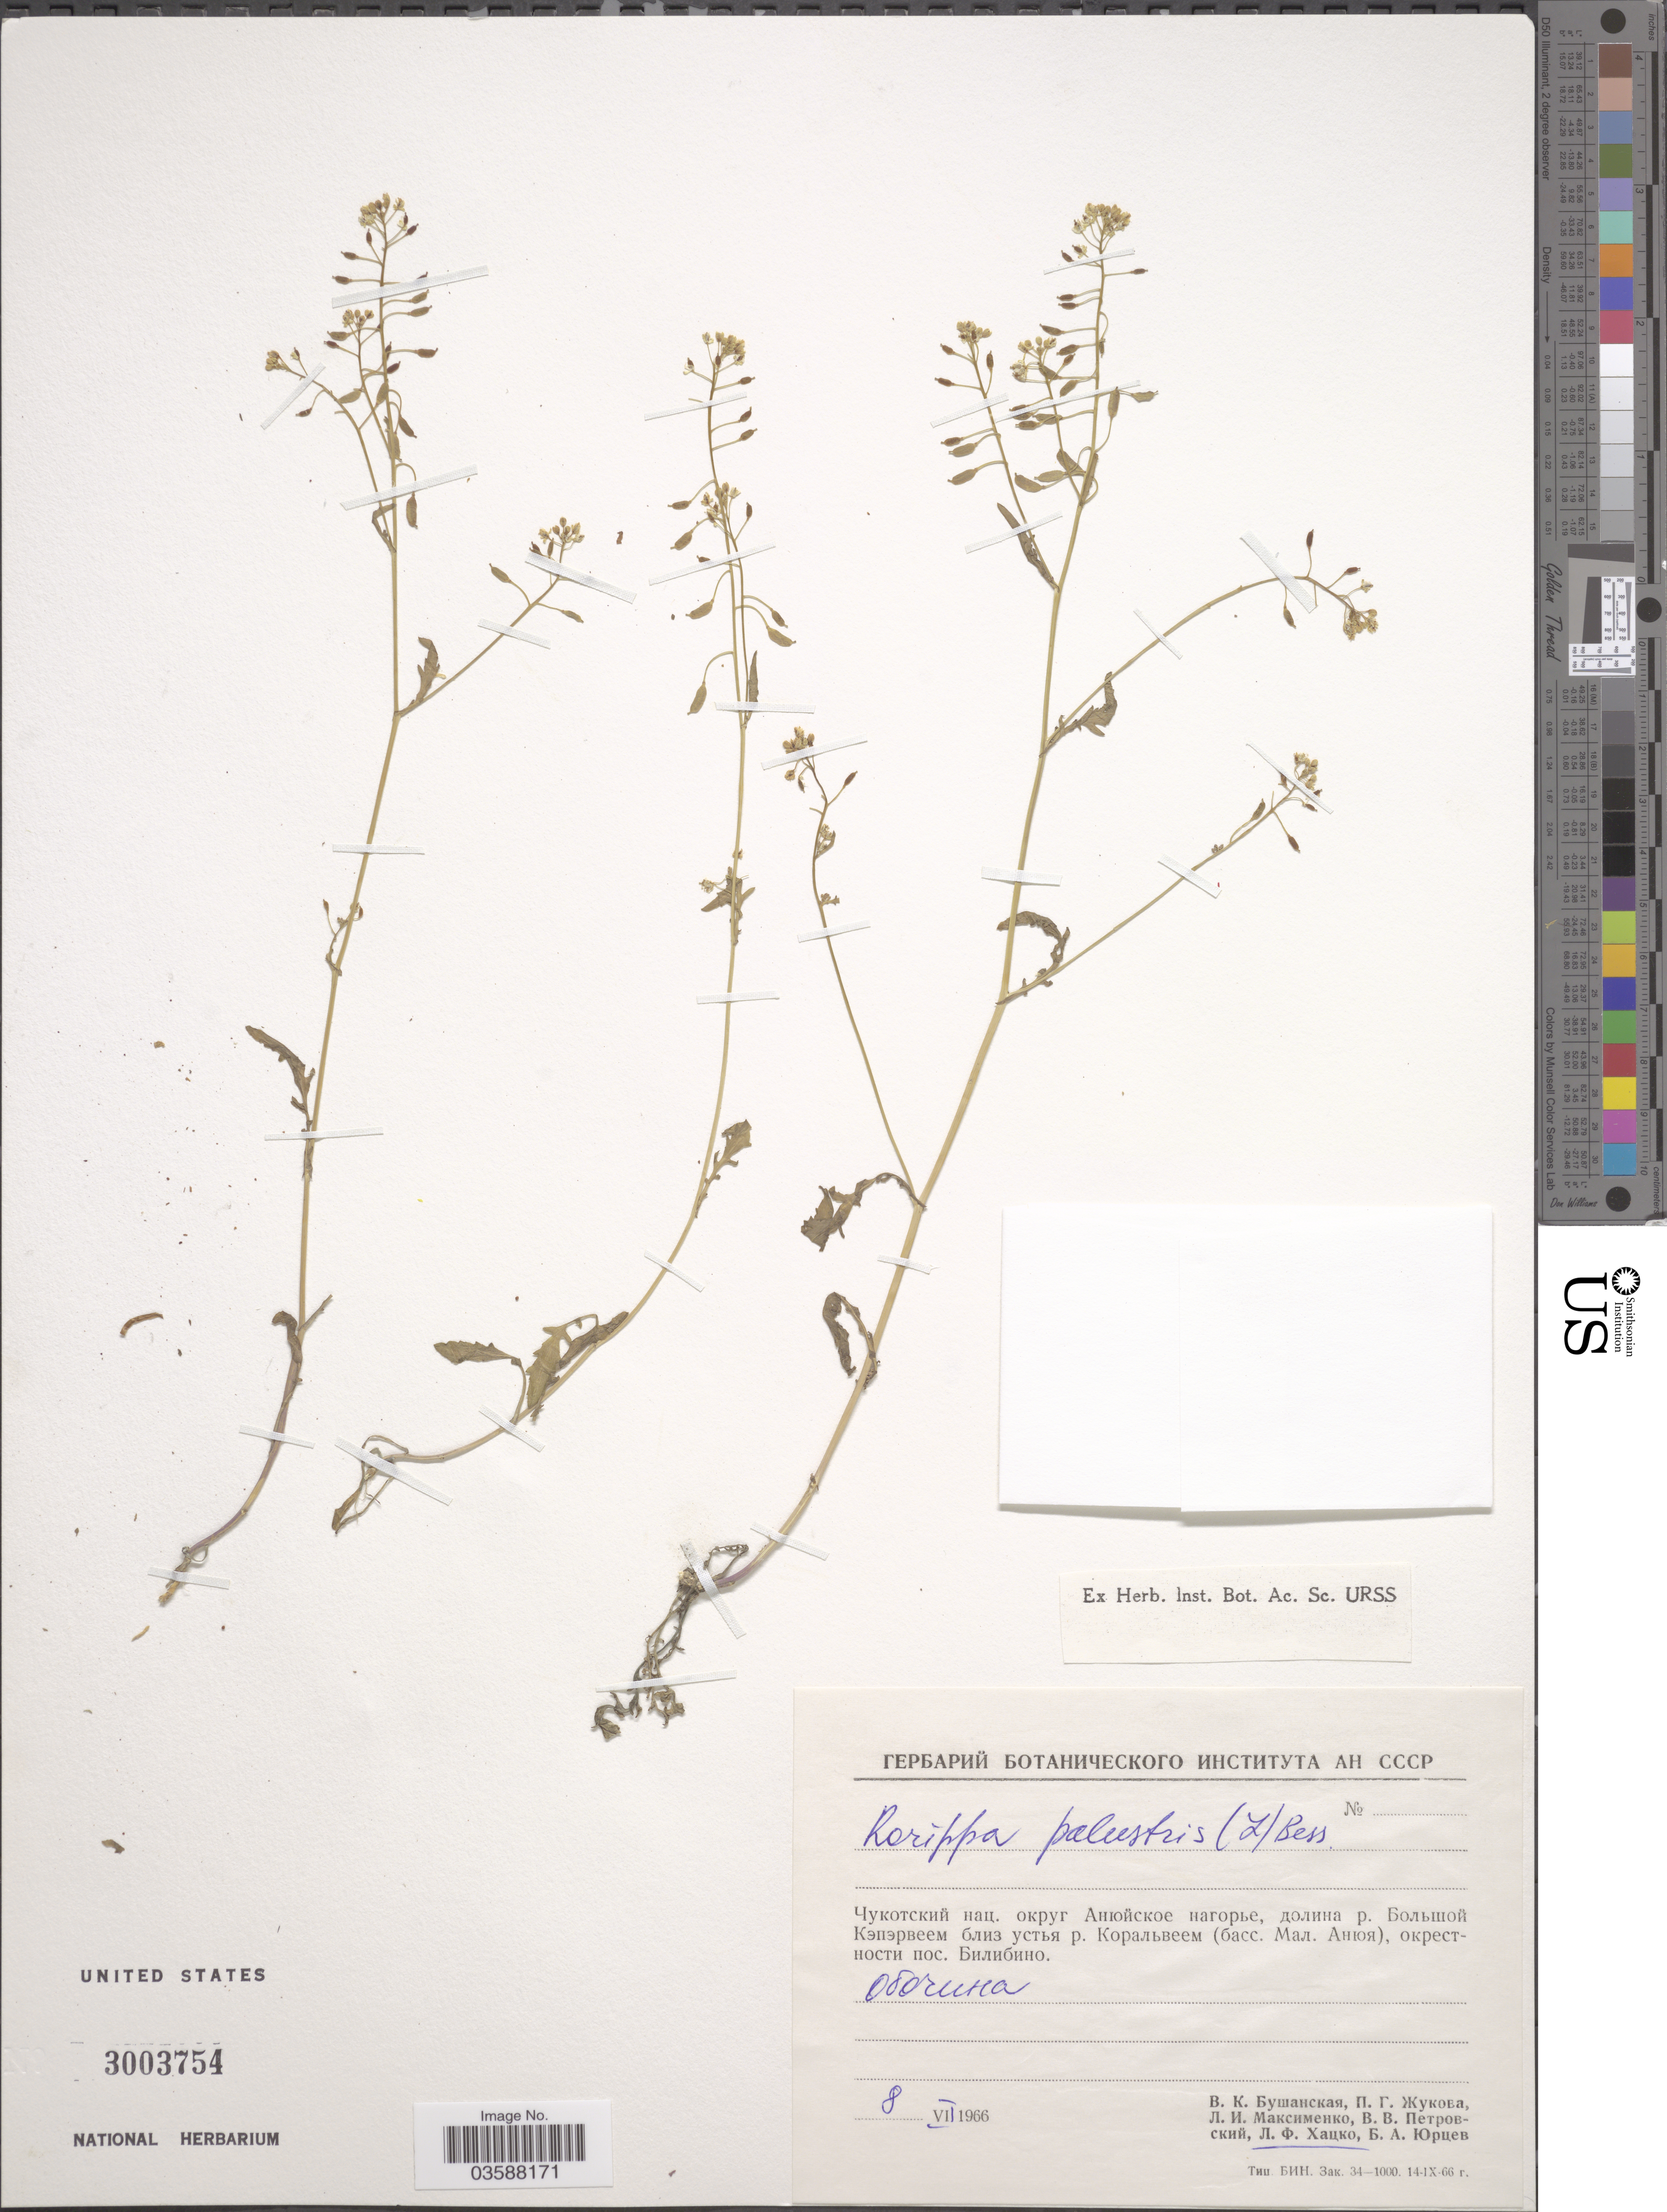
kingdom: Plantae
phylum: Tracheophyta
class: Magnoliopsida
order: Brassicales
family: Brassicaceae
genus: Rorippa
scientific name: Rorippa palustris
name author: (L.) Besser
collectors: L. Khatsko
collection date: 1966-07-08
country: Russian Federation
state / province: Chukotka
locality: Basin Malyy Anyuy, vicinity of village Bilibino.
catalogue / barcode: US 3003754